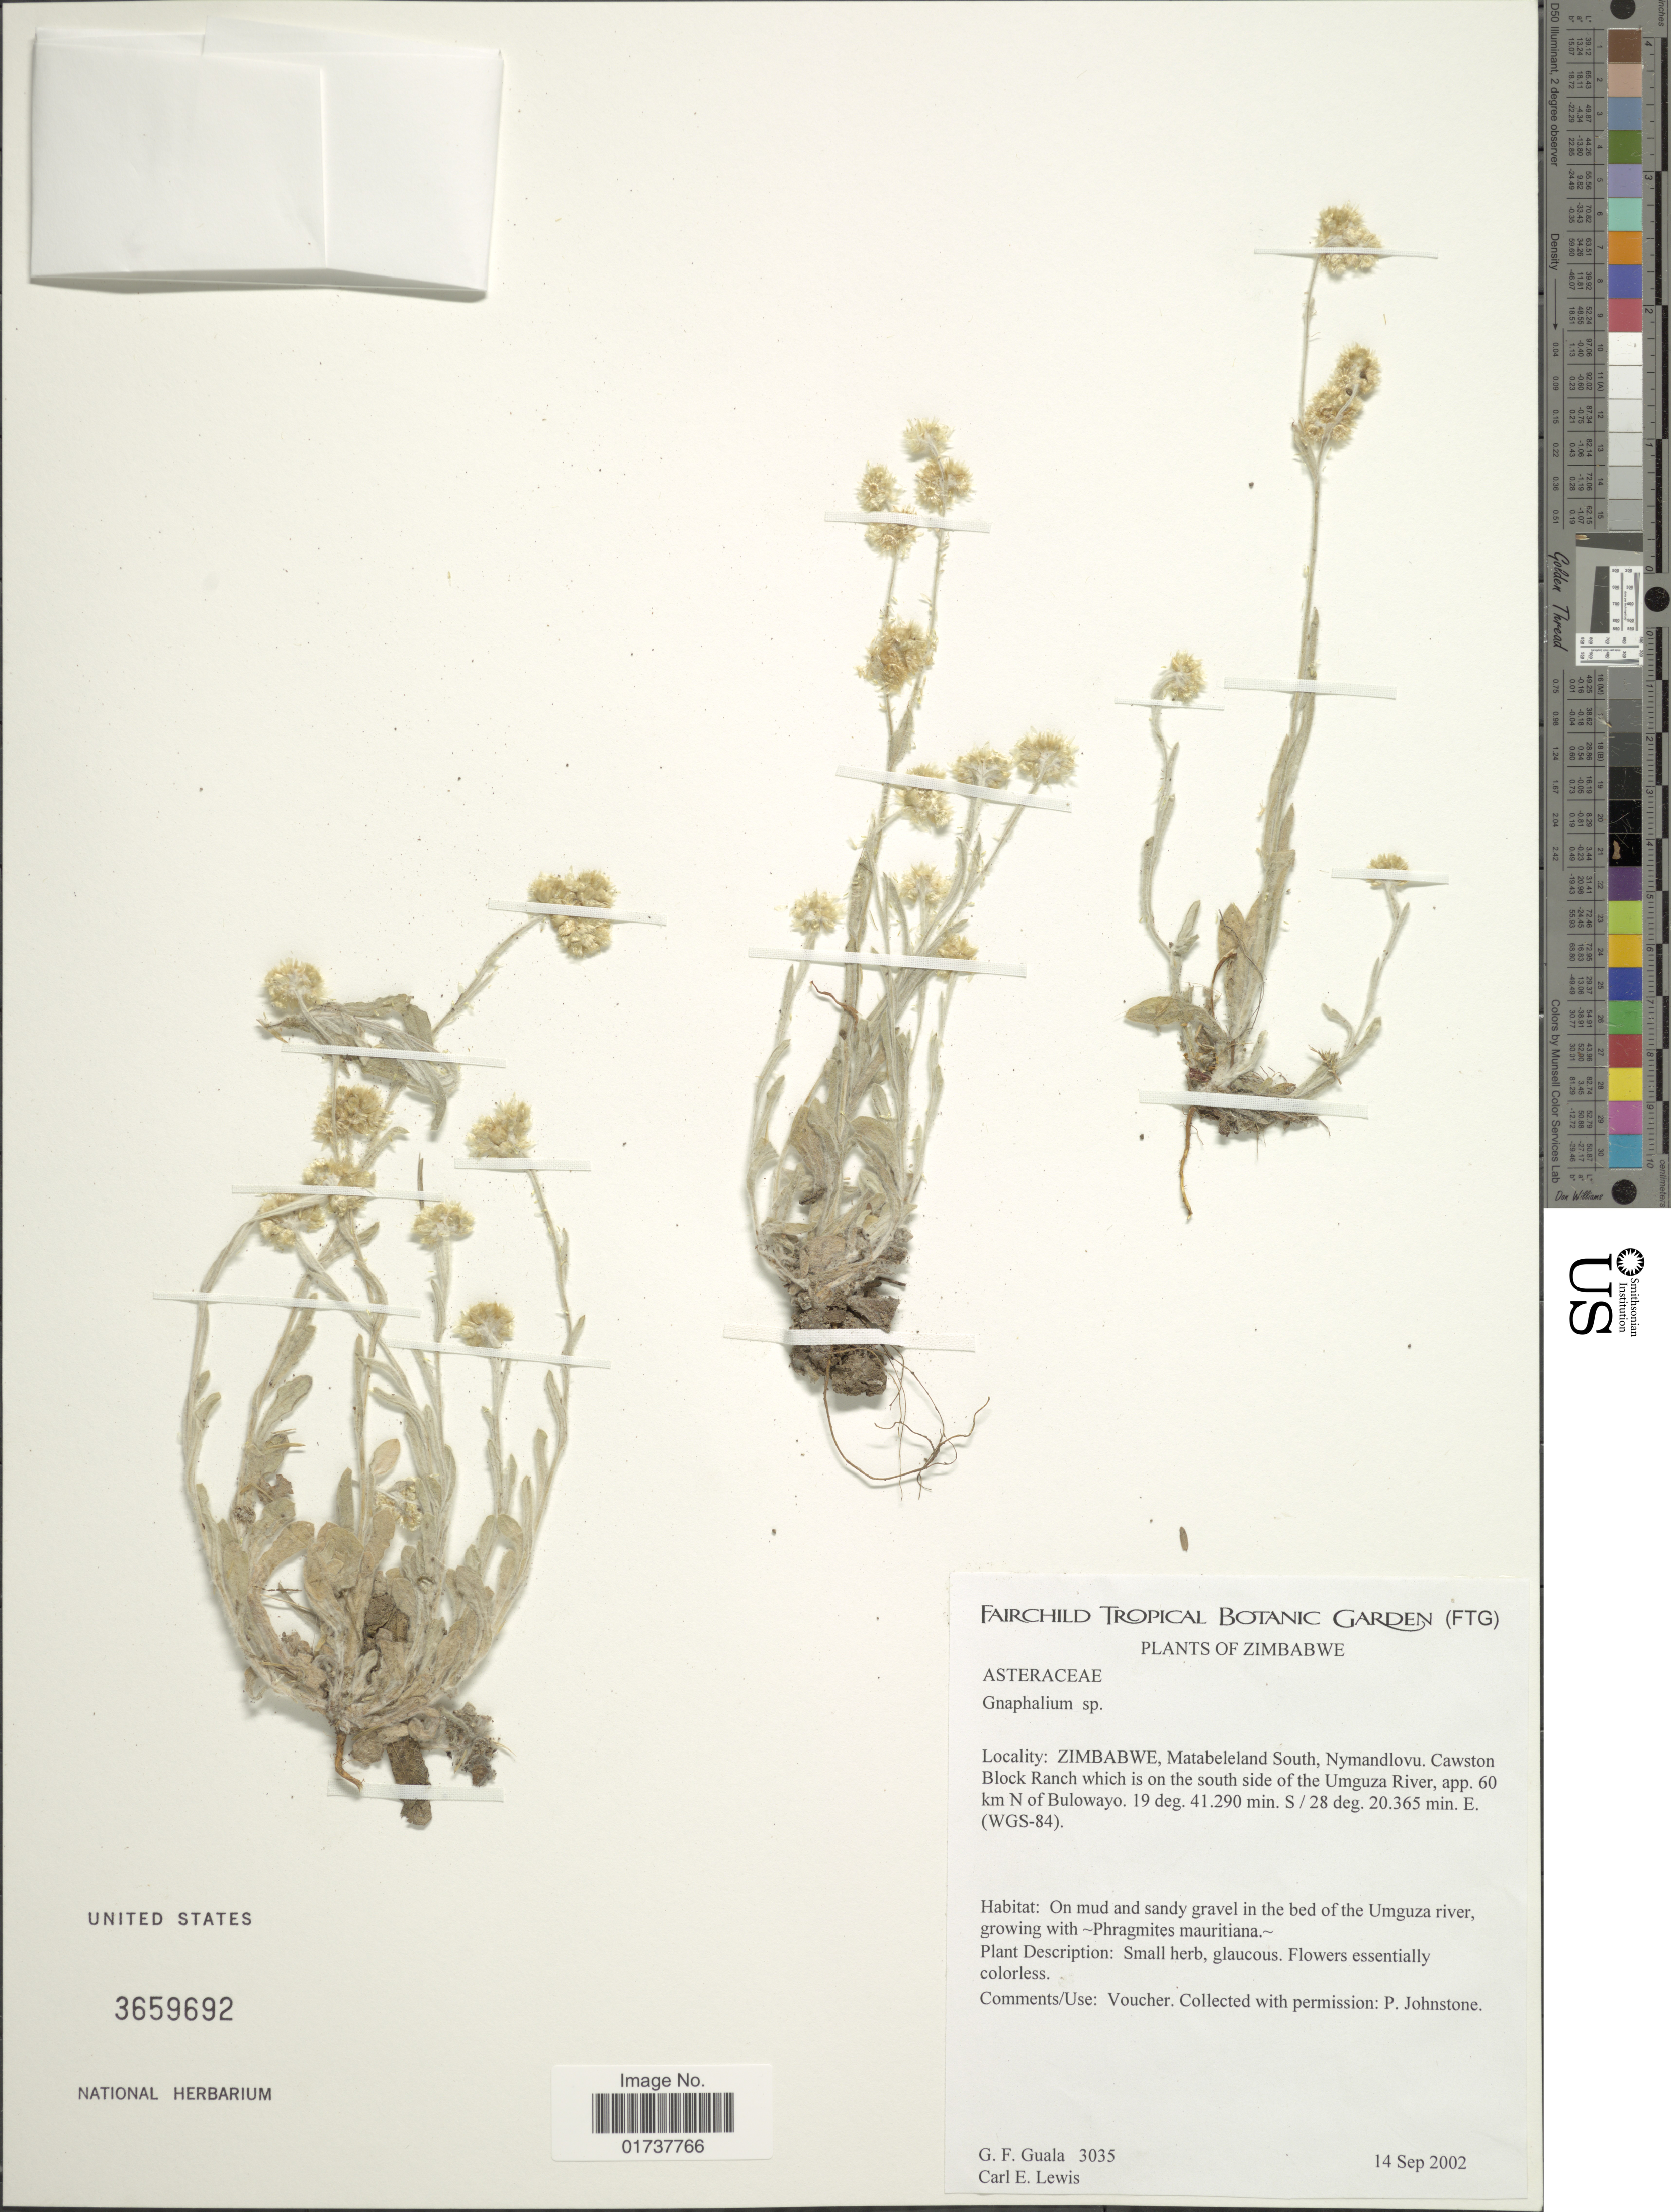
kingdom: Plantae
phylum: Tracheophyta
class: Magnoliopsida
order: Asterales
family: Asteraceae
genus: Gnaphalium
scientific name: Gnaphalium sp.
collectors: G. Guala & C. Lewis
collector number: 3035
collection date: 2002-09-14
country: Zimbabwe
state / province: Matabeleland South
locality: Nymandlovu, Cawston Block Ranch which is on the south side of the Umguza River, app. 60 km N of Bulowayo. (WGS-84)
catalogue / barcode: US 3659692